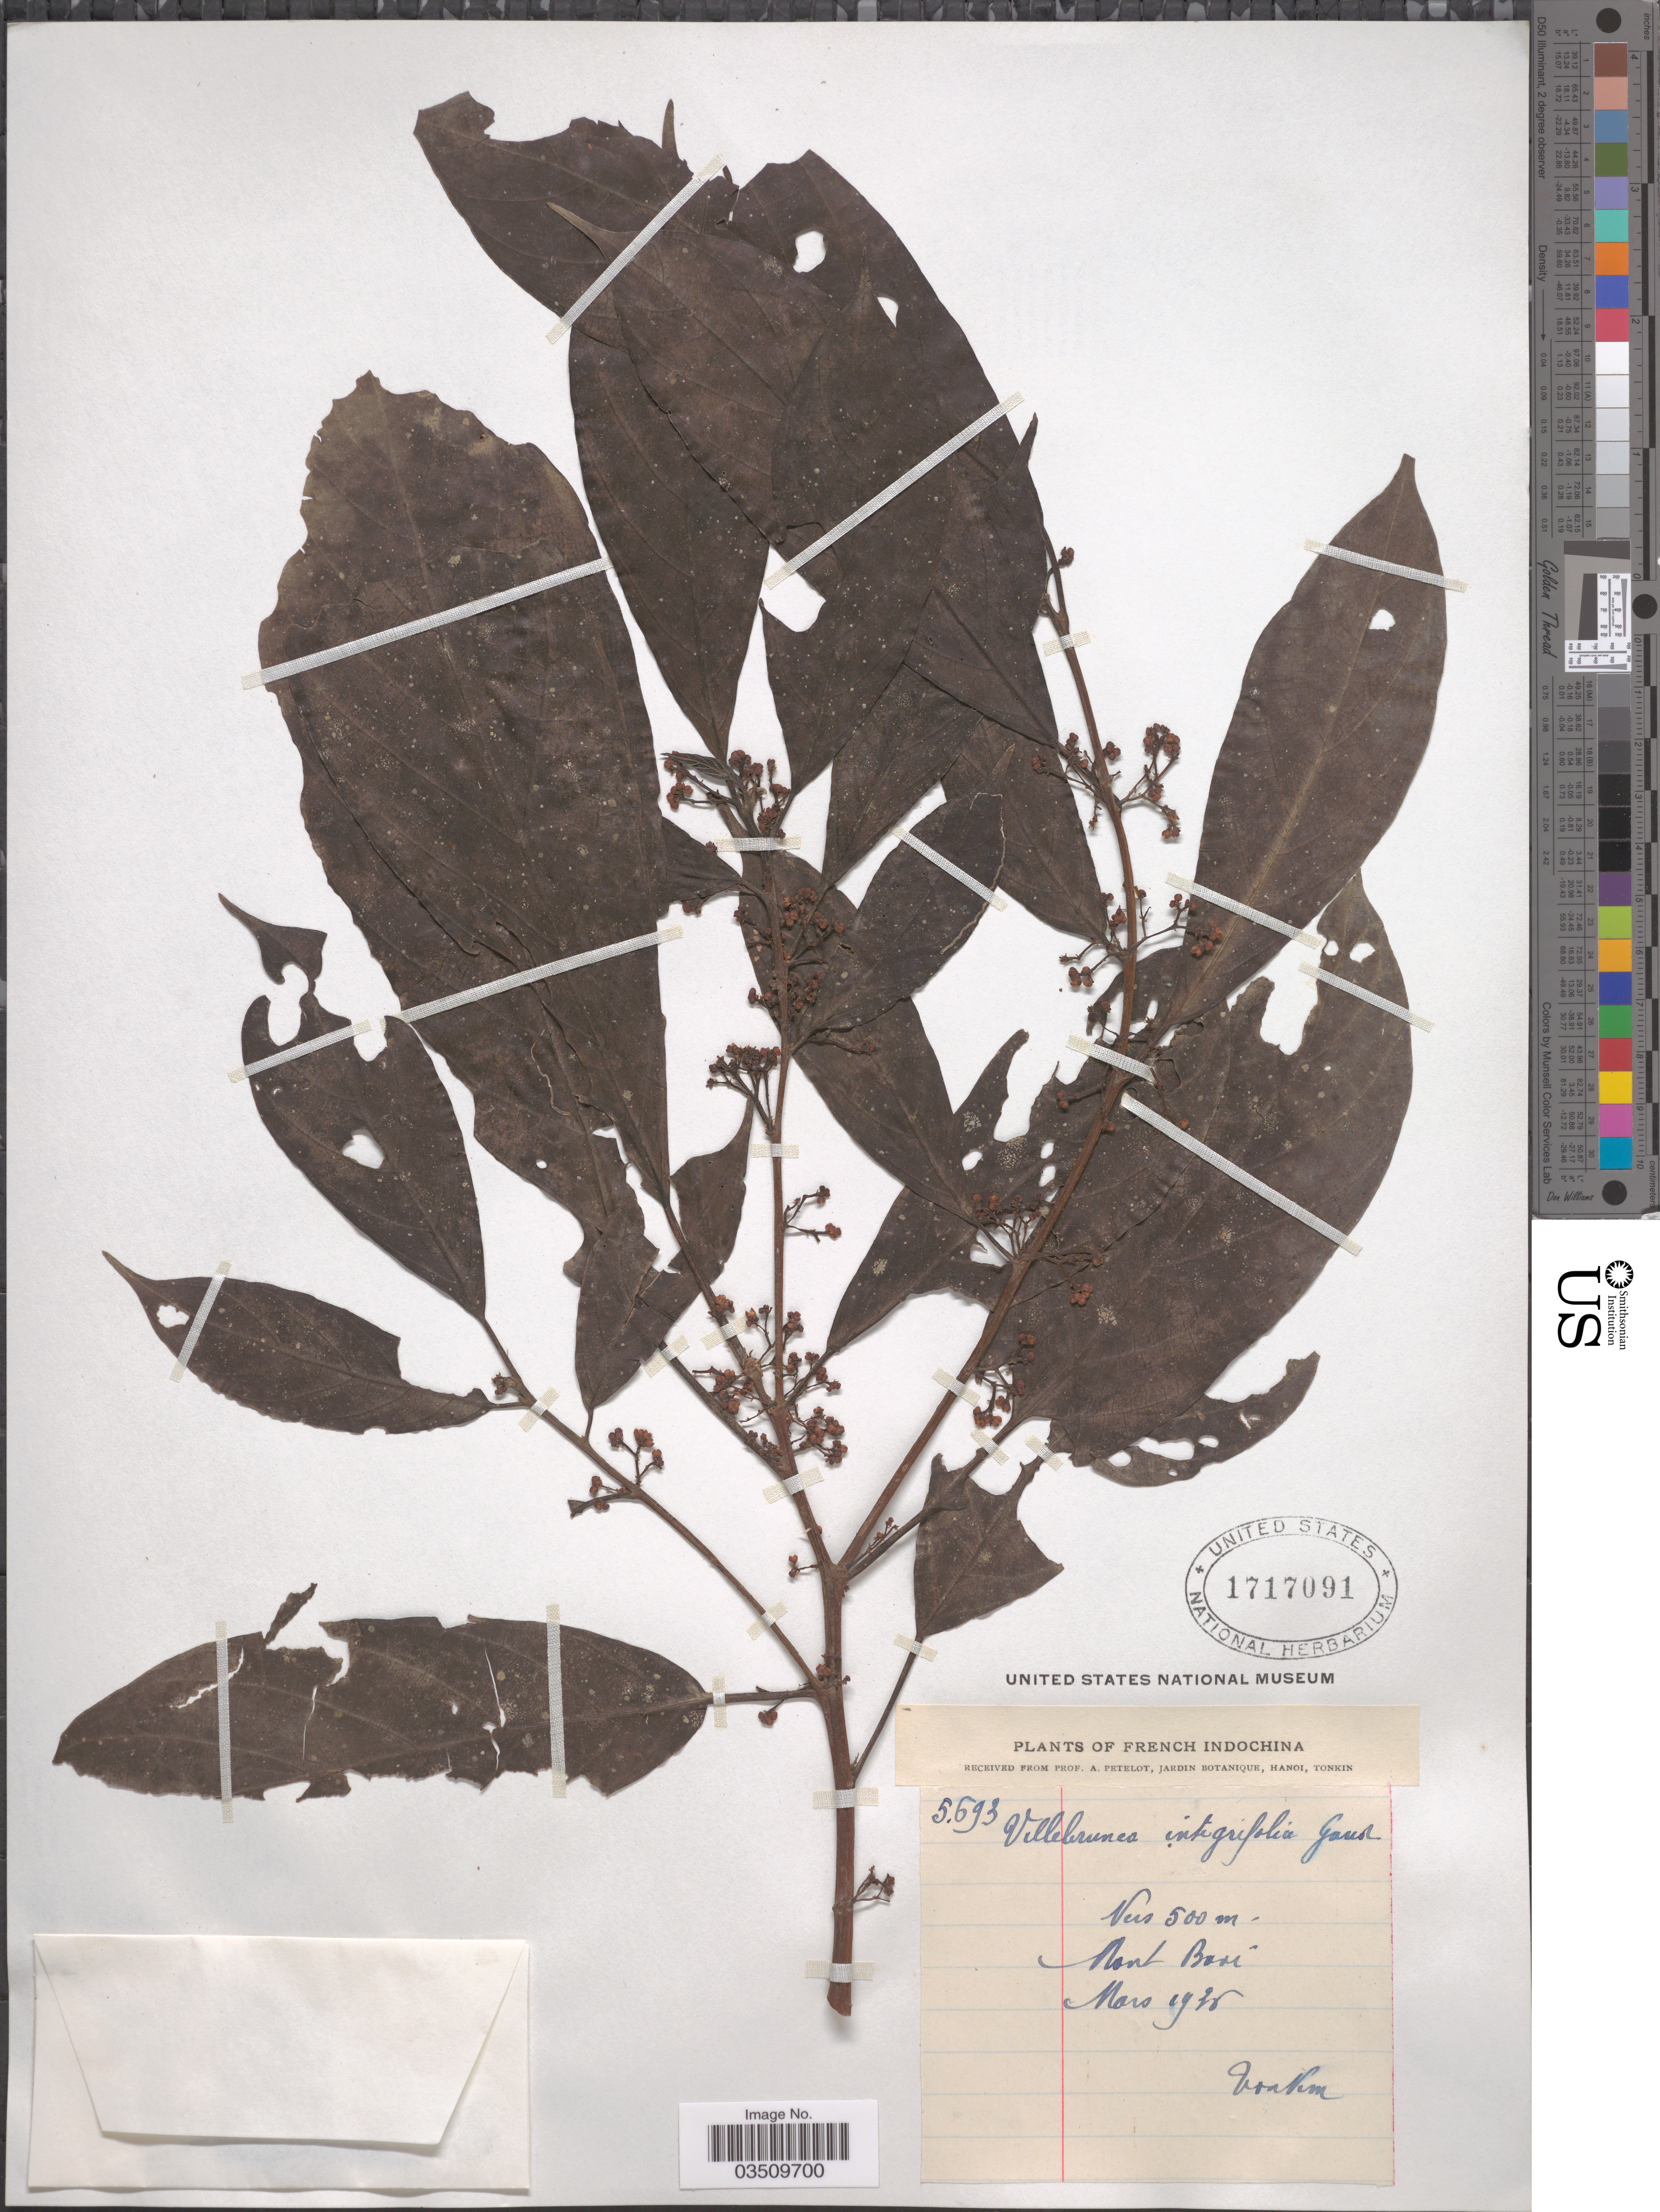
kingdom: Plantae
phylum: Tracheophyta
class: Magnoliopsida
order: Rosales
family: Urticaceae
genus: Oreocnide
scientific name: Oreocnide integrifolia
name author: (Gaudich.) Miq.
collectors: P. A. Pételot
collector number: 5693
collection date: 1936-03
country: Vietnam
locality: French Indochina. Mont Bavï.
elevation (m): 500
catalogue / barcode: US 1717091